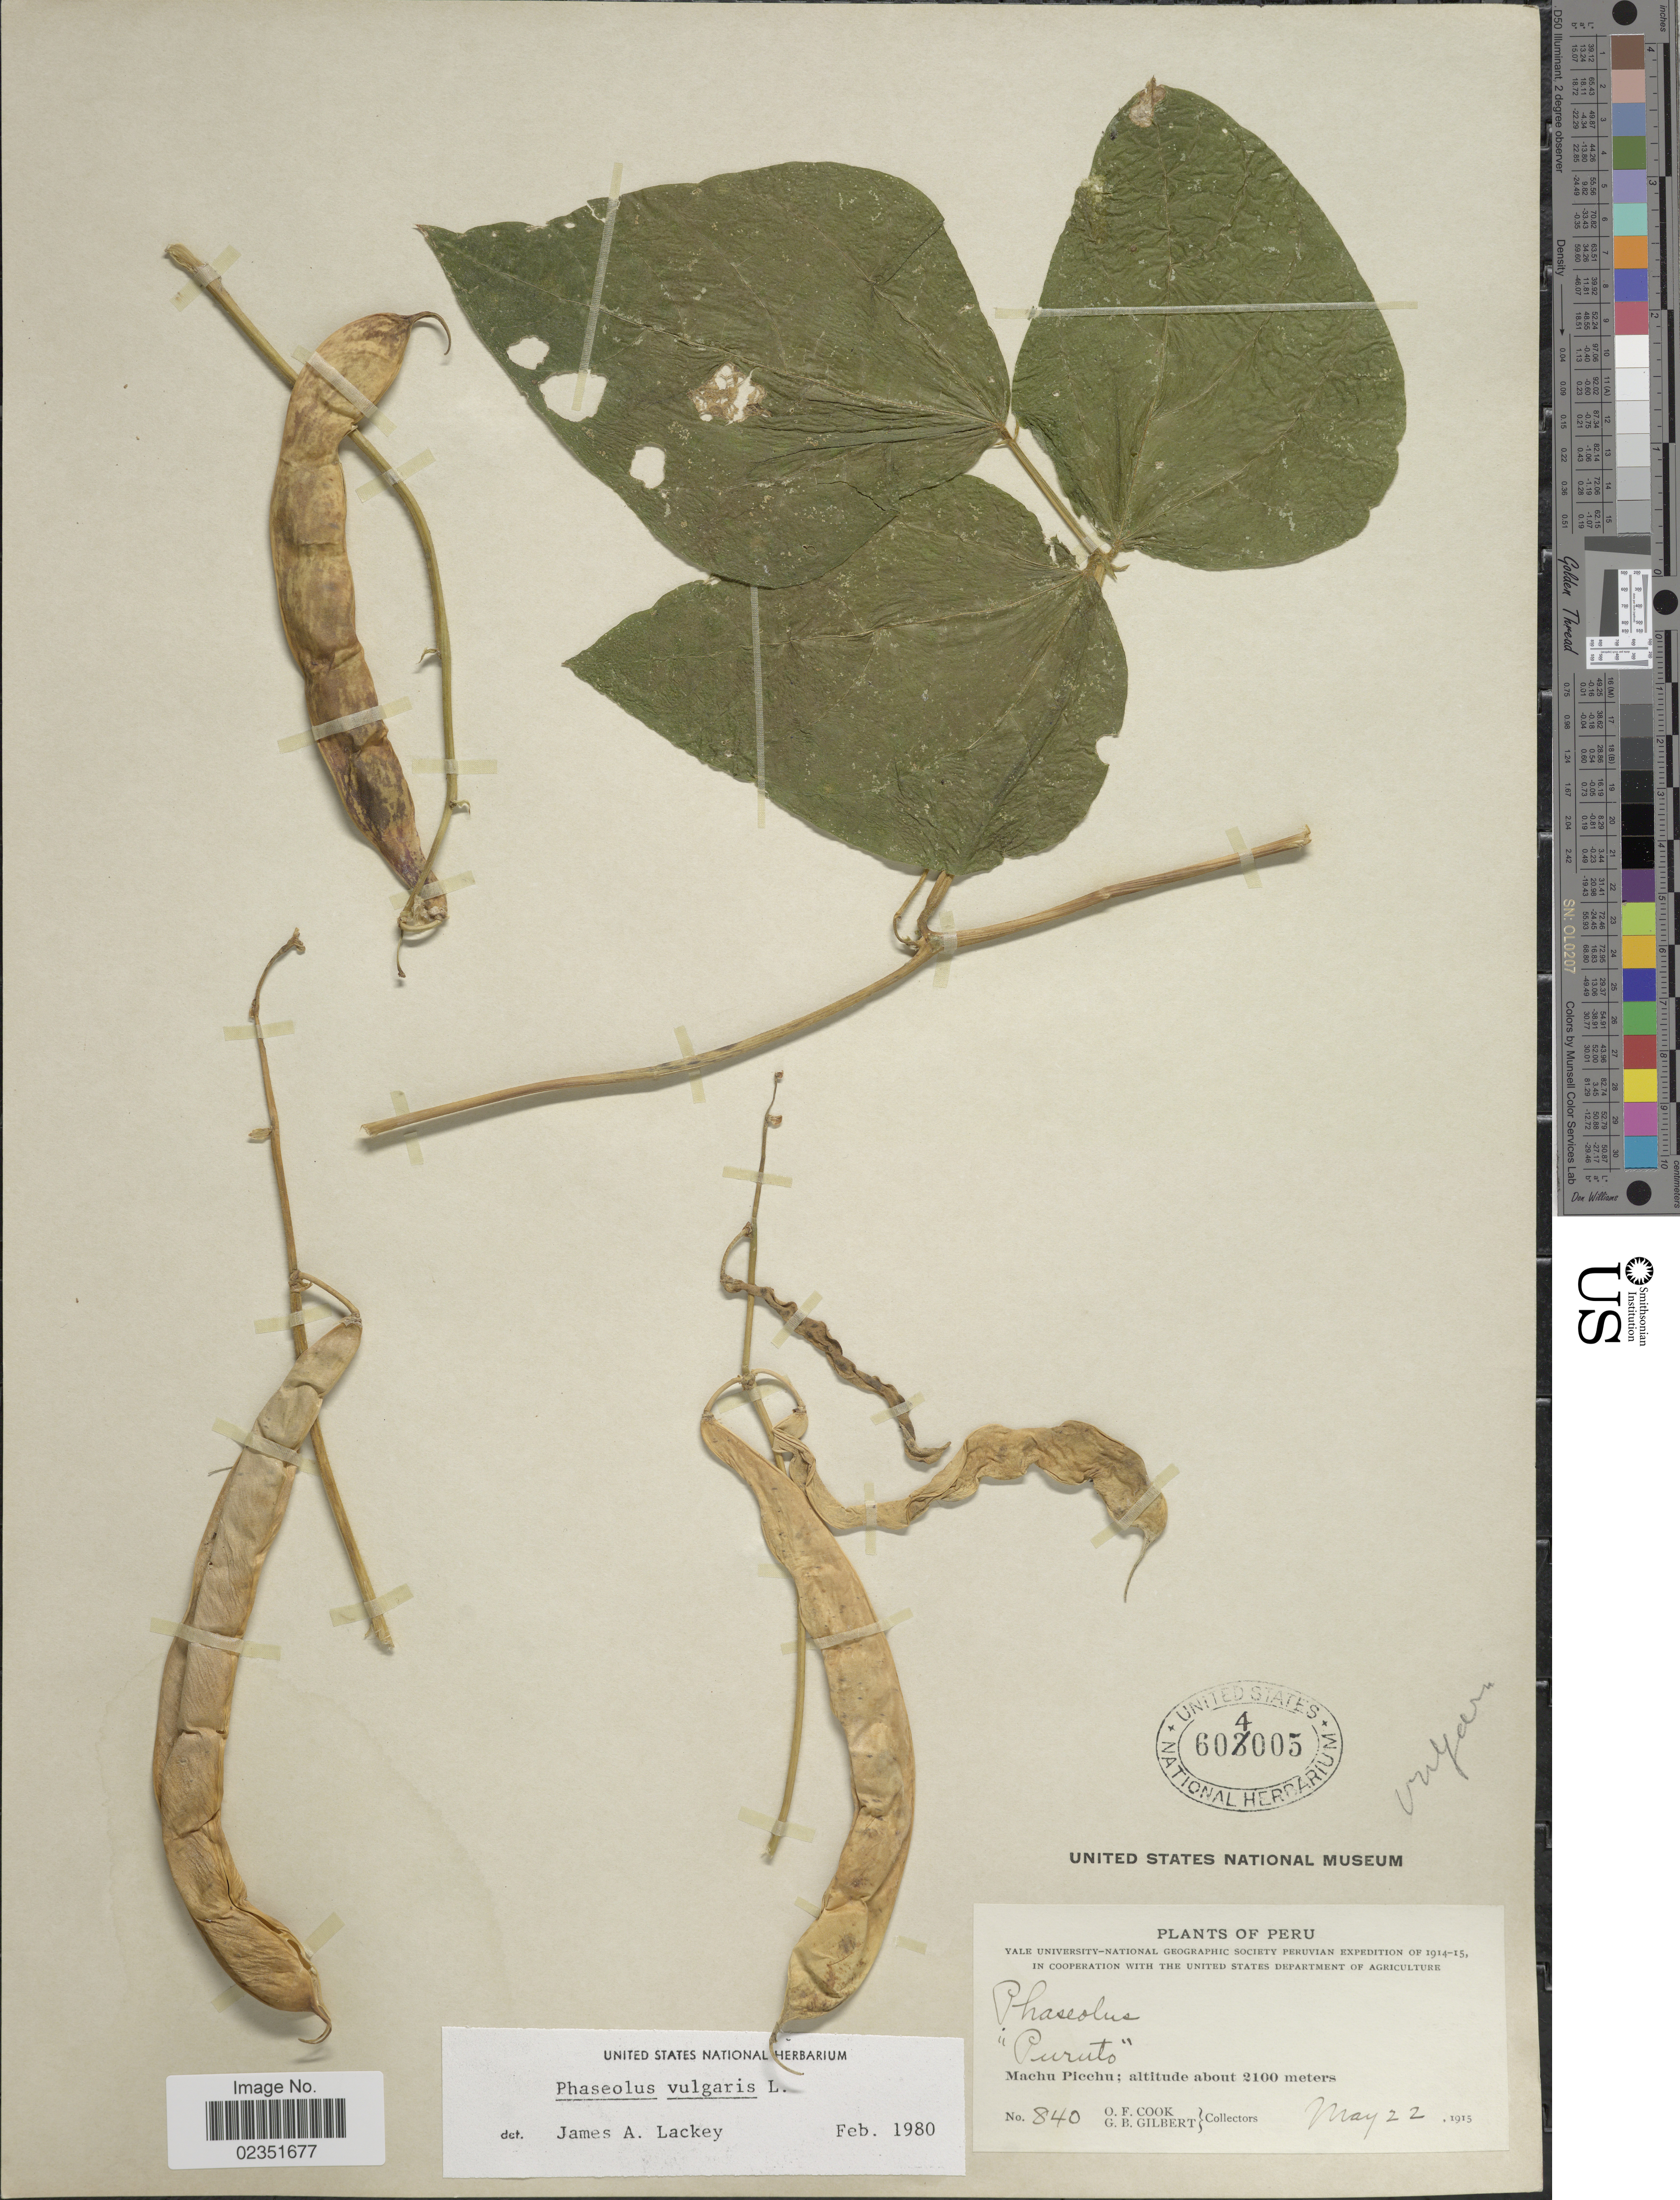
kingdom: Plantae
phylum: Tracheophyta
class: Magnoliopsida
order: Fabales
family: Fabaceae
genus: Phaseolus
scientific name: Phaseolus vulgaris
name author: L.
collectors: O. F. Cook & G. B. Gilbert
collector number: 840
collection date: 1915-05-22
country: Peru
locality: Machu Picchu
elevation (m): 2100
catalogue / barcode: US 604005